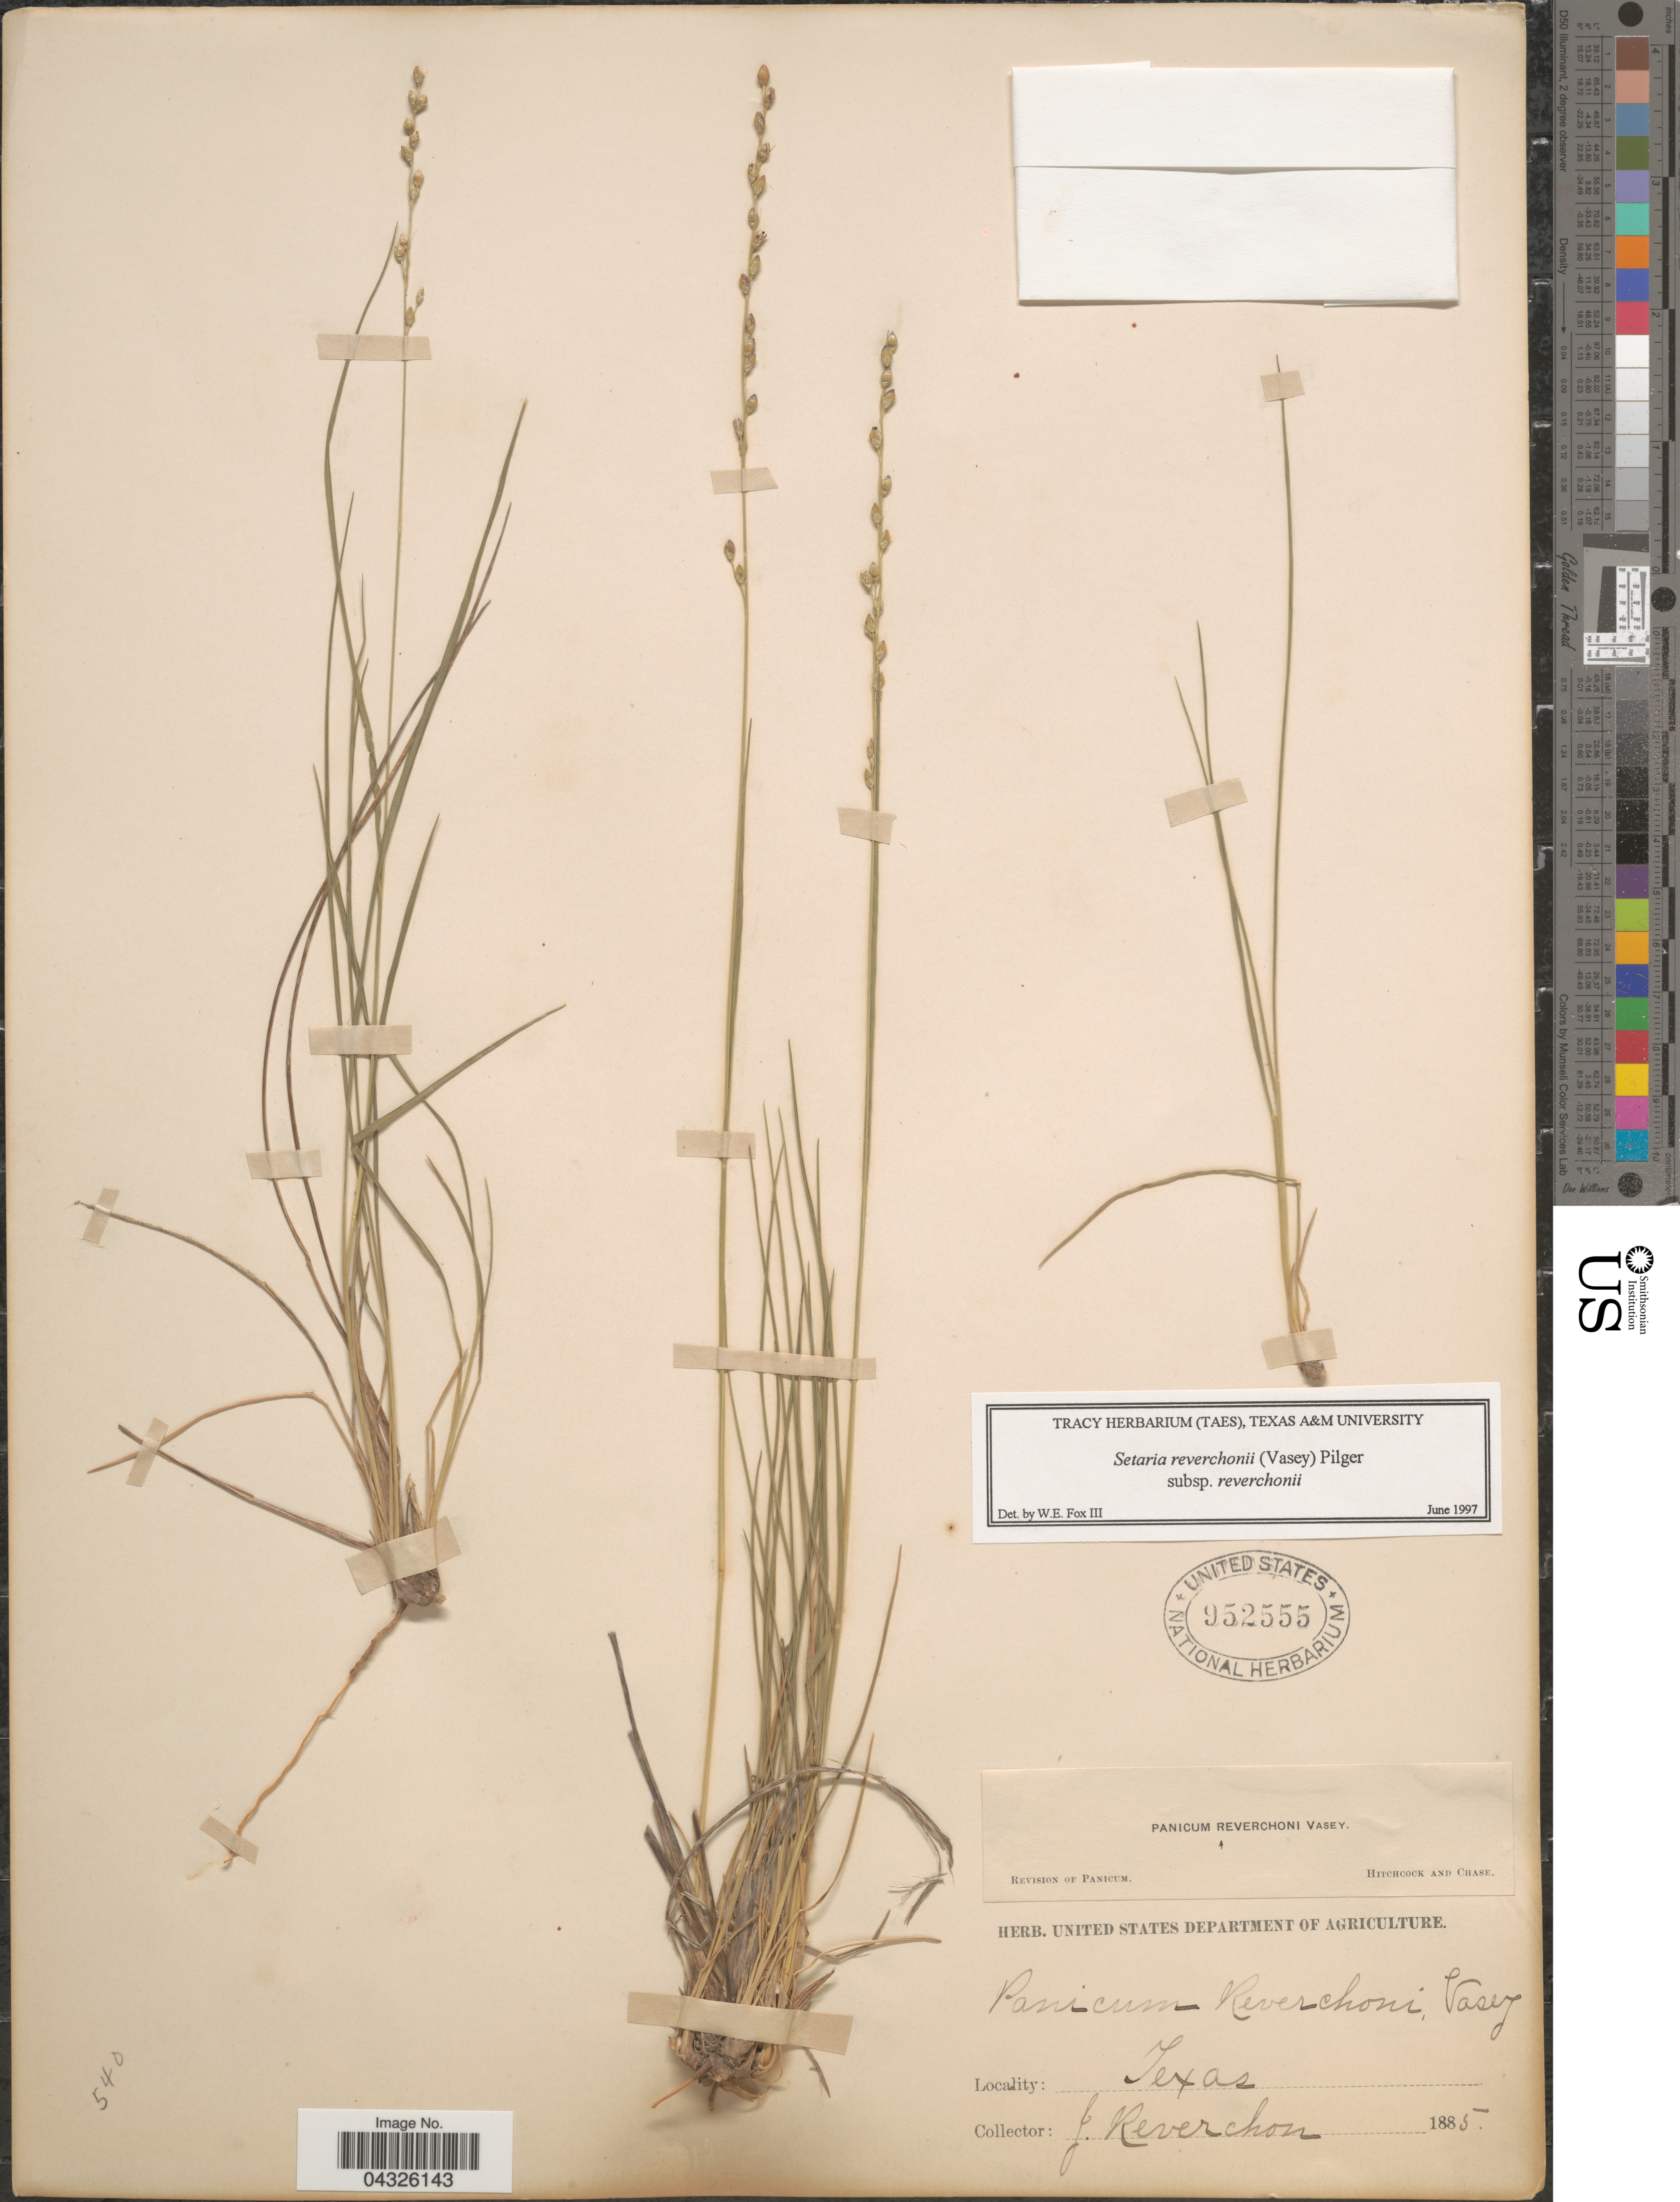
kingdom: Plantae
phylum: Tracheophyta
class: Liliopsida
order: Poales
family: Poaceae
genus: Panicum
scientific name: Panicum reverchoni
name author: Vasey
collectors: J. Reverchon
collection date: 1885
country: United States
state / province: Texas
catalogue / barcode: US 952555